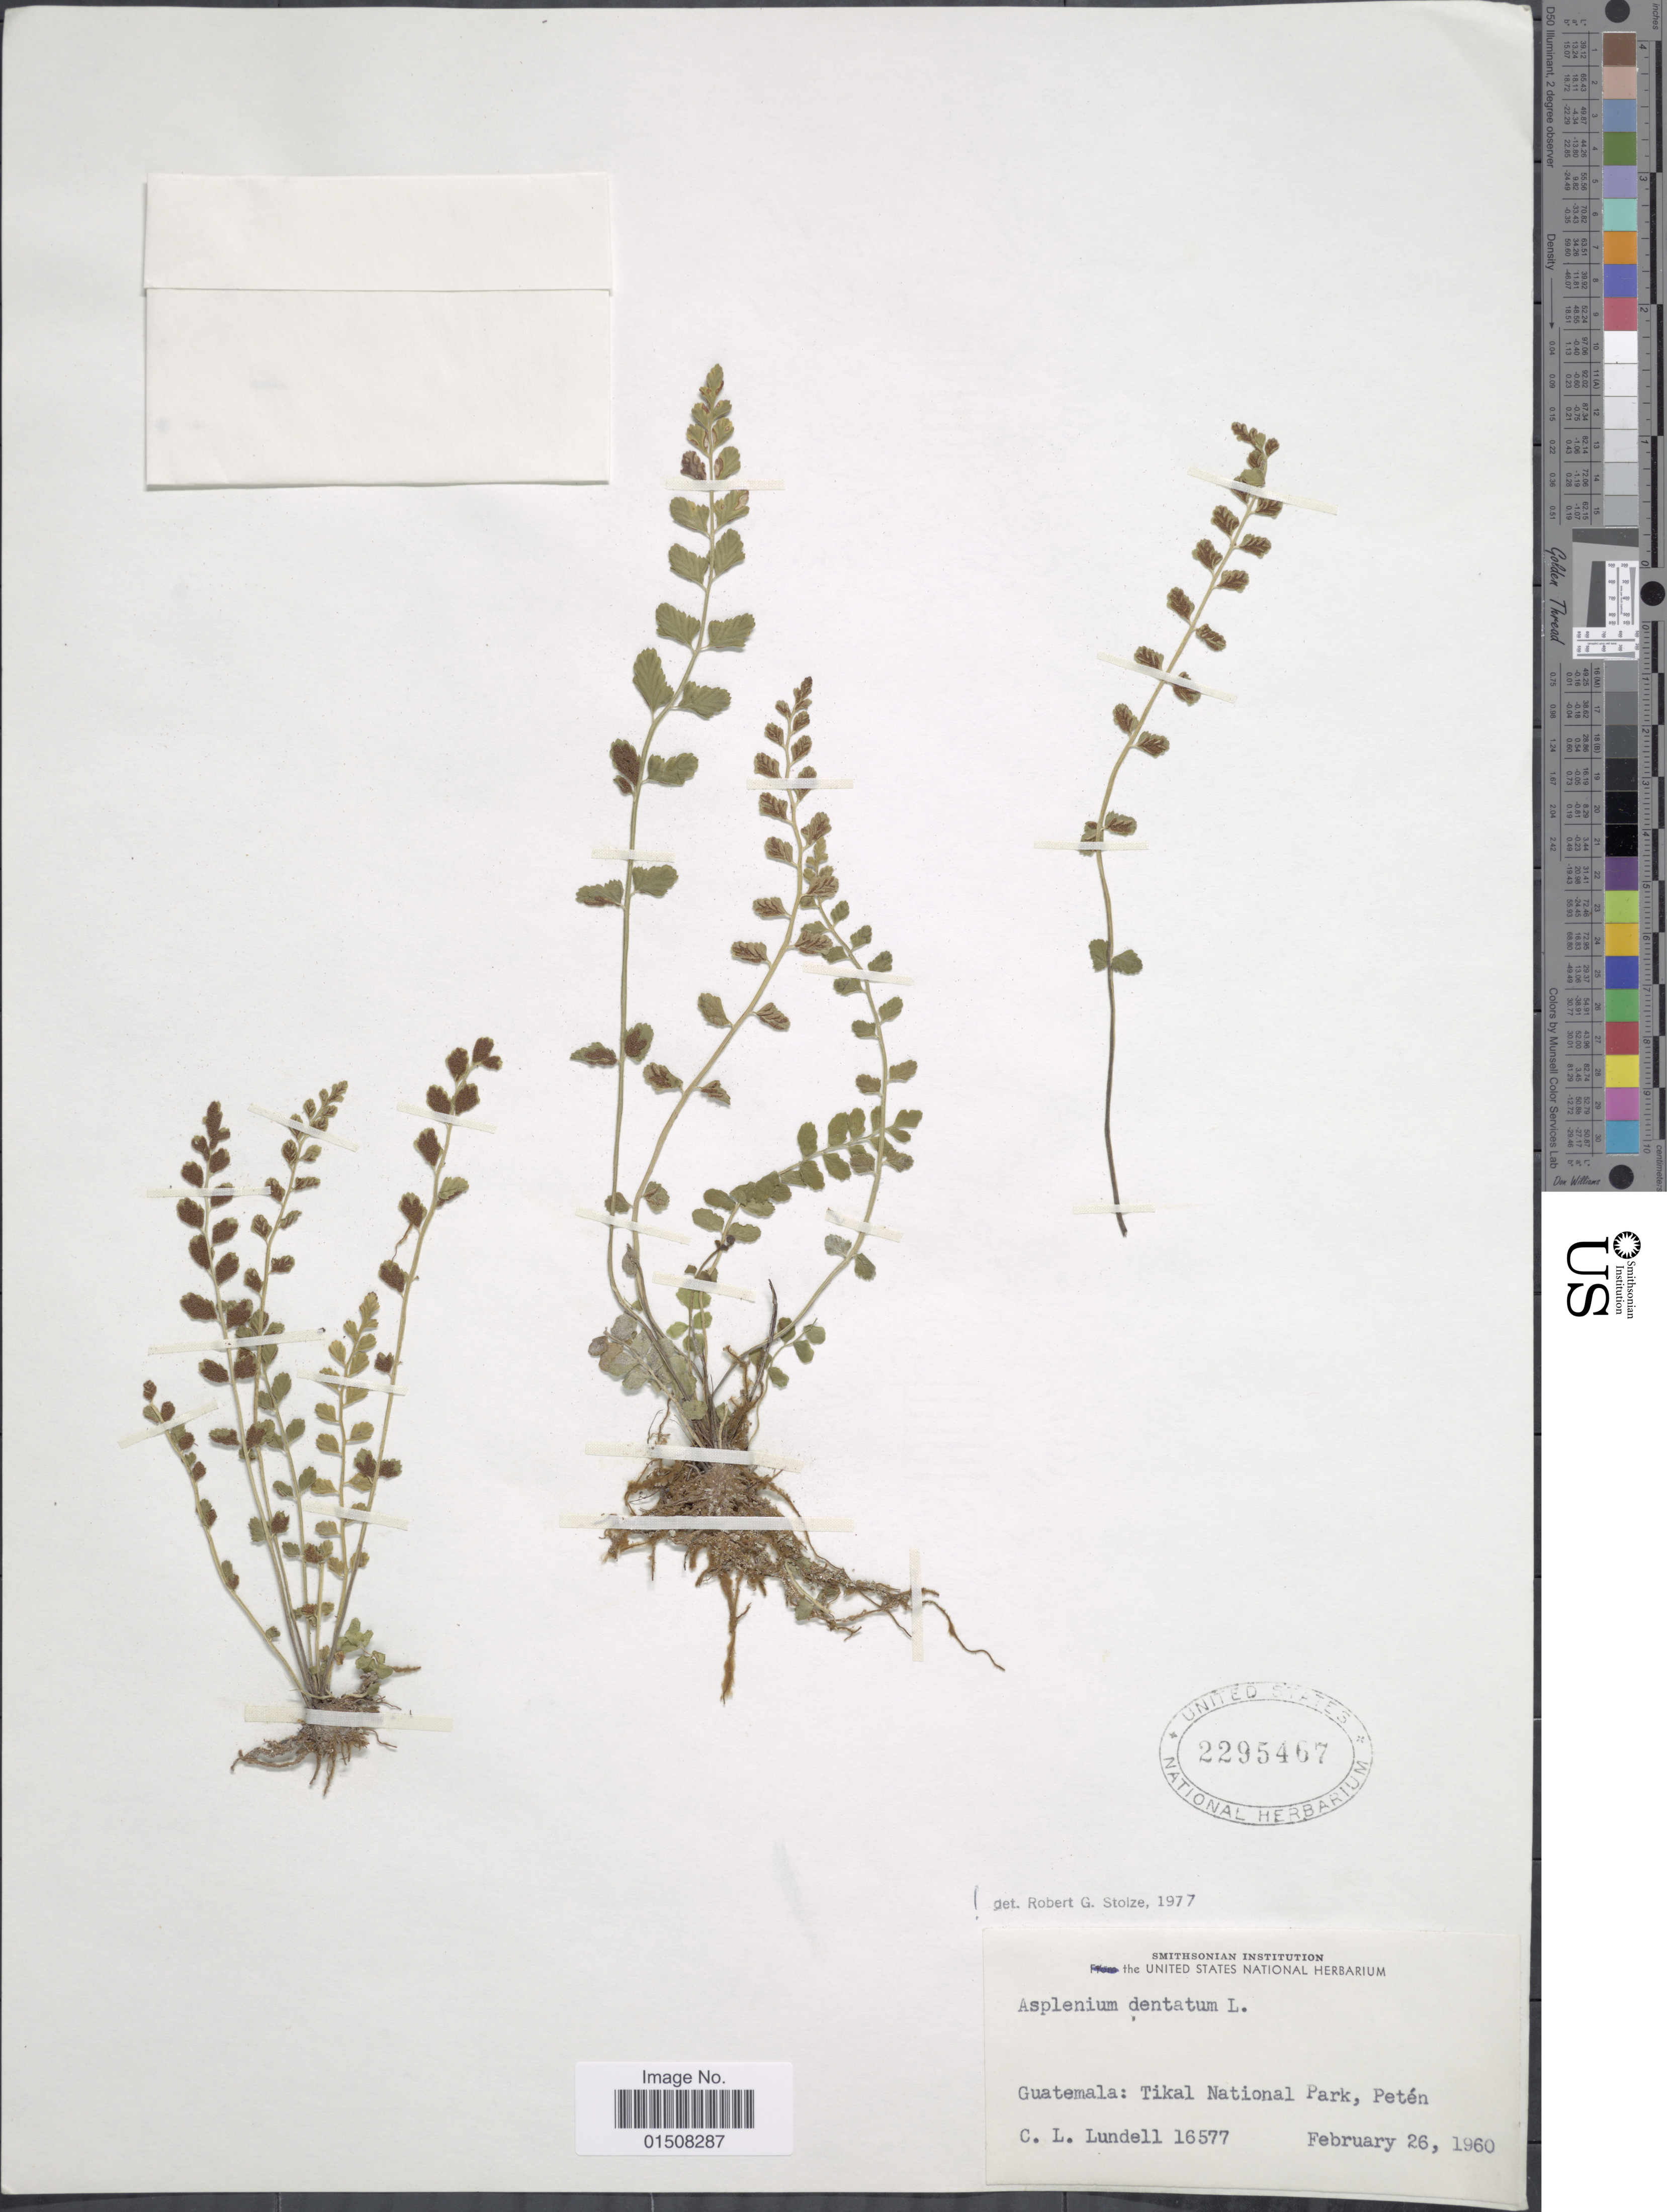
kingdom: Plantae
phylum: Tracheophyta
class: Polypodiopsida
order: Polypodiales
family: Aspleniaceae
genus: Asplenium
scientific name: Asplenium trichomanes-dentatum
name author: L.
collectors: C. L. Lundell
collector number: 16577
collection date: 1960-02-26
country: Guatemala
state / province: El Petén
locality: Tikal National Park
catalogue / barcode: US 2295467